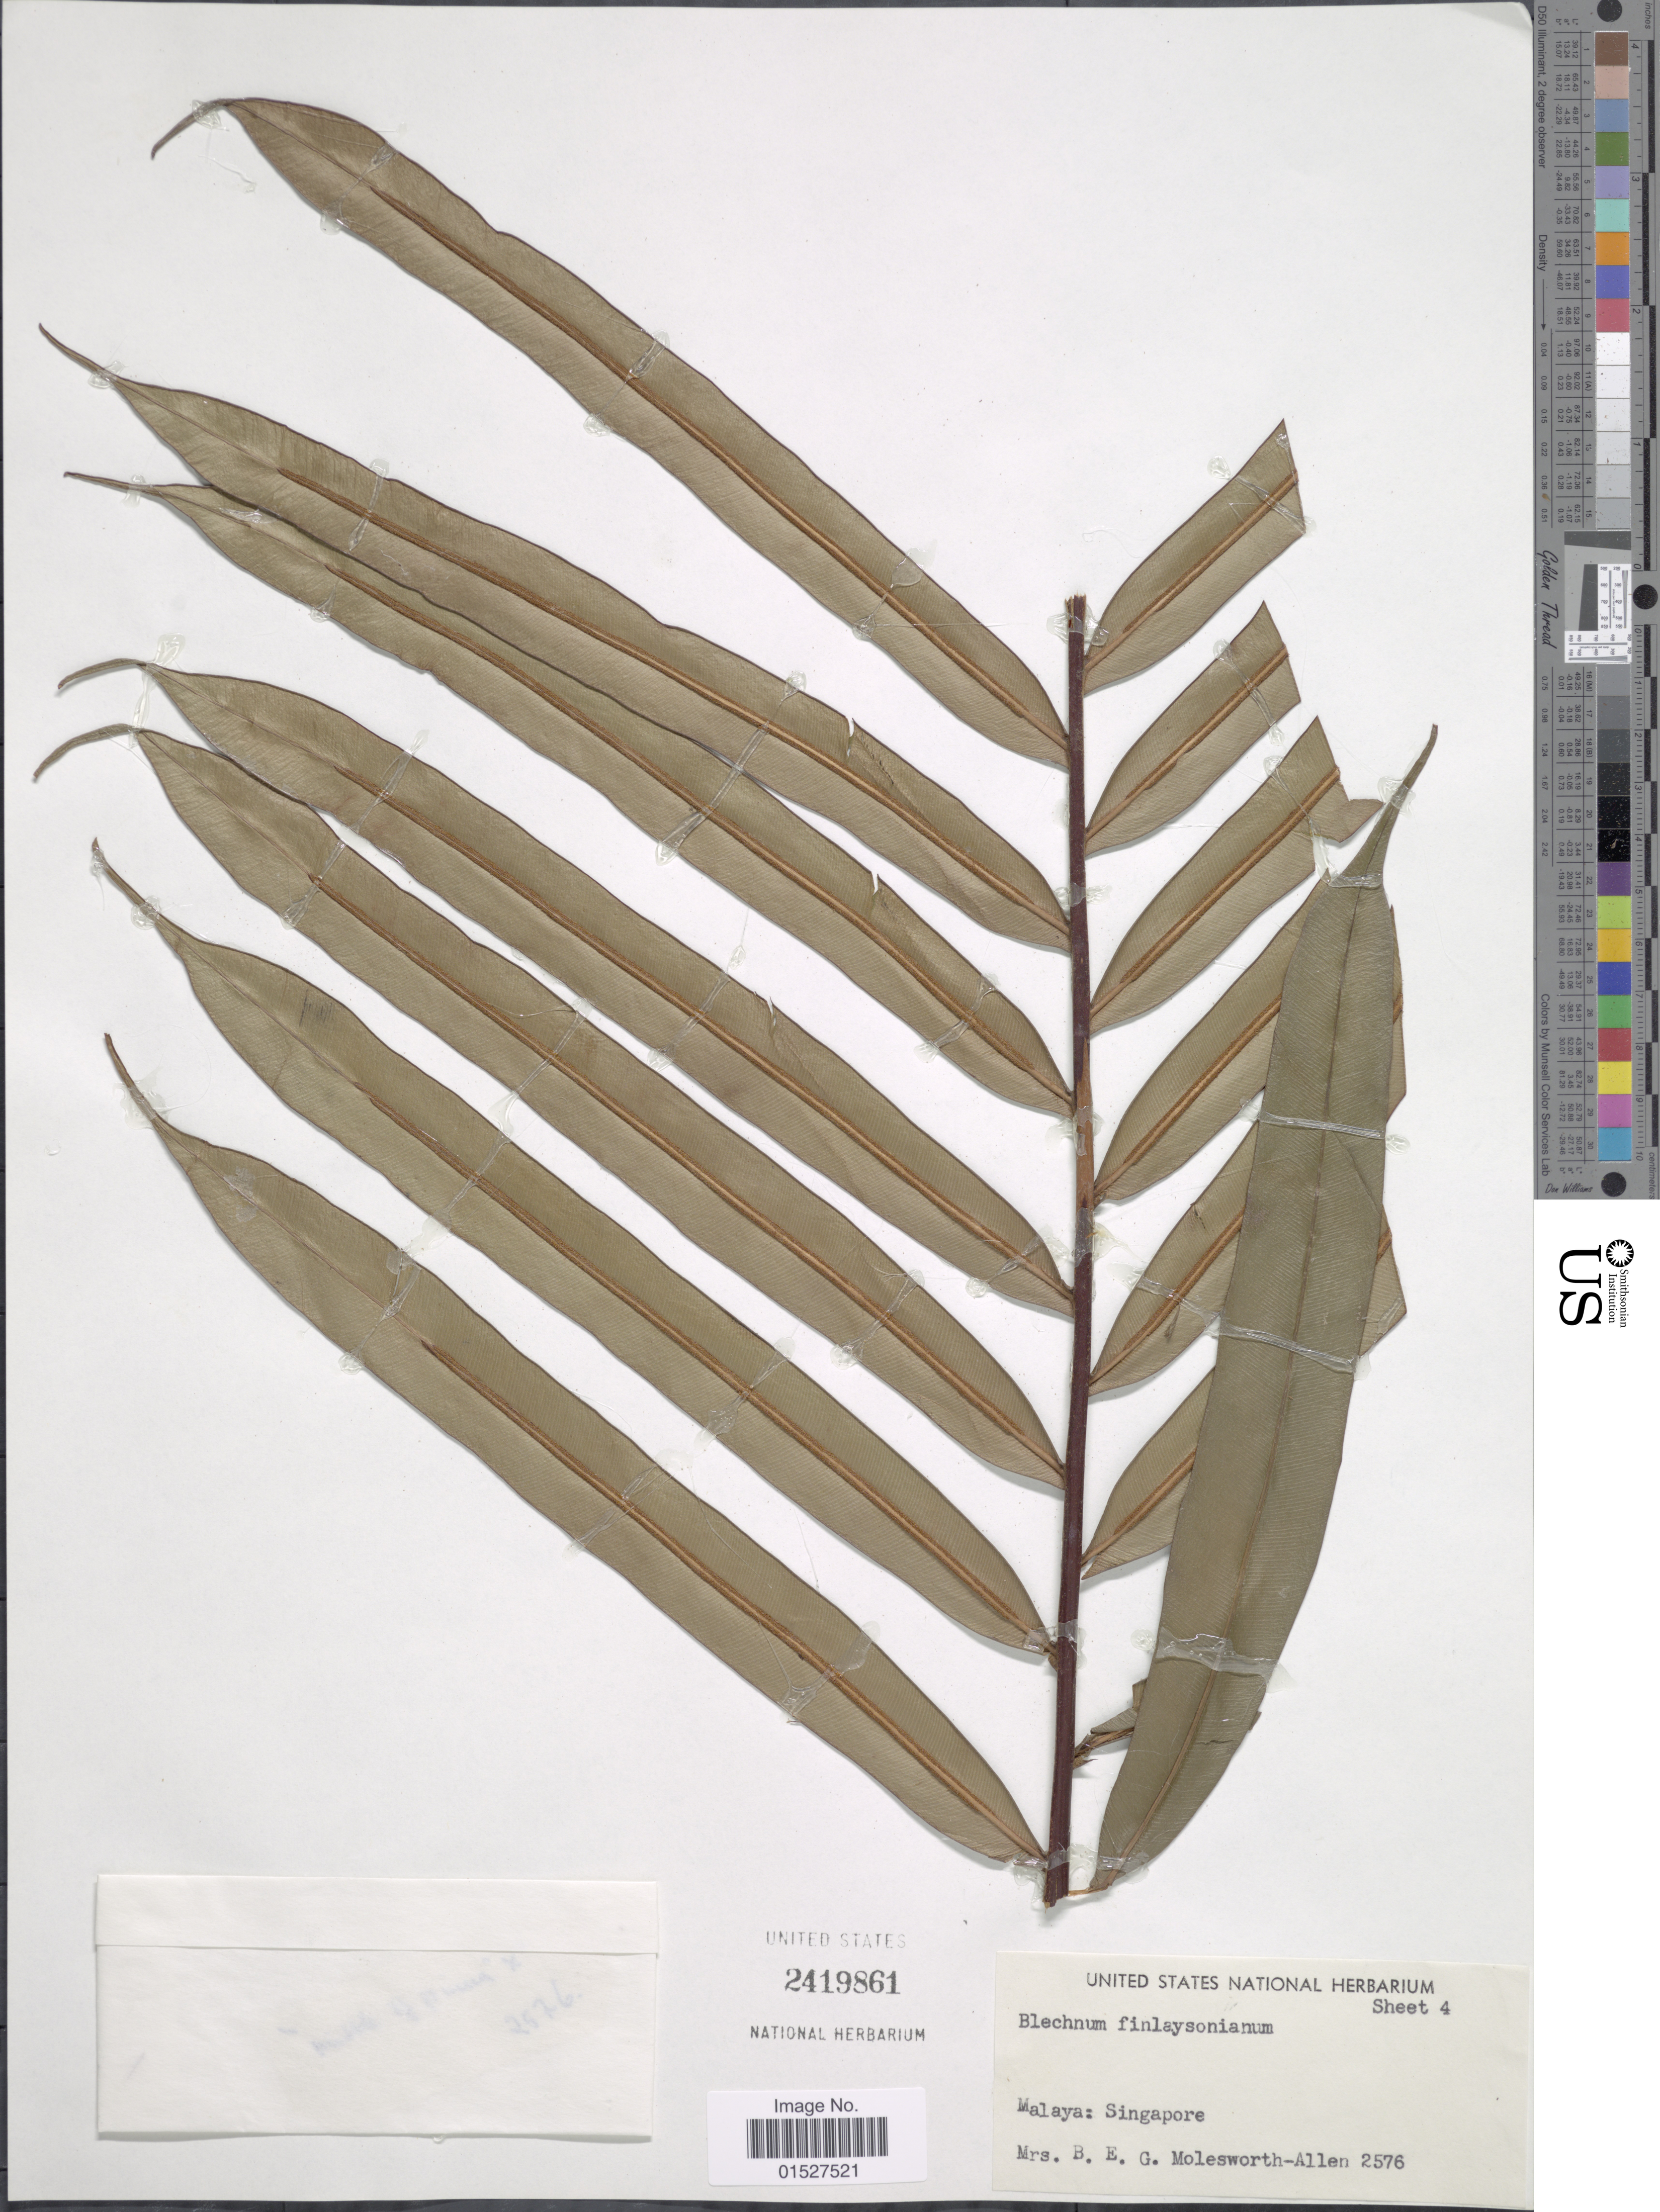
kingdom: Plantae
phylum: Tracheophyta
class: Polypodiopsida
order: Polypodiales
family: Blechnaceae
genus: Blechnum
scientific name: Blechnum finlaysonianum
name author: Wall.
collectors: Mrs. B. E. G. Molesworth-Allen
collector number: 2576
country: Singapore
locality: Malaya.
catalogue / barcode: US 2419861